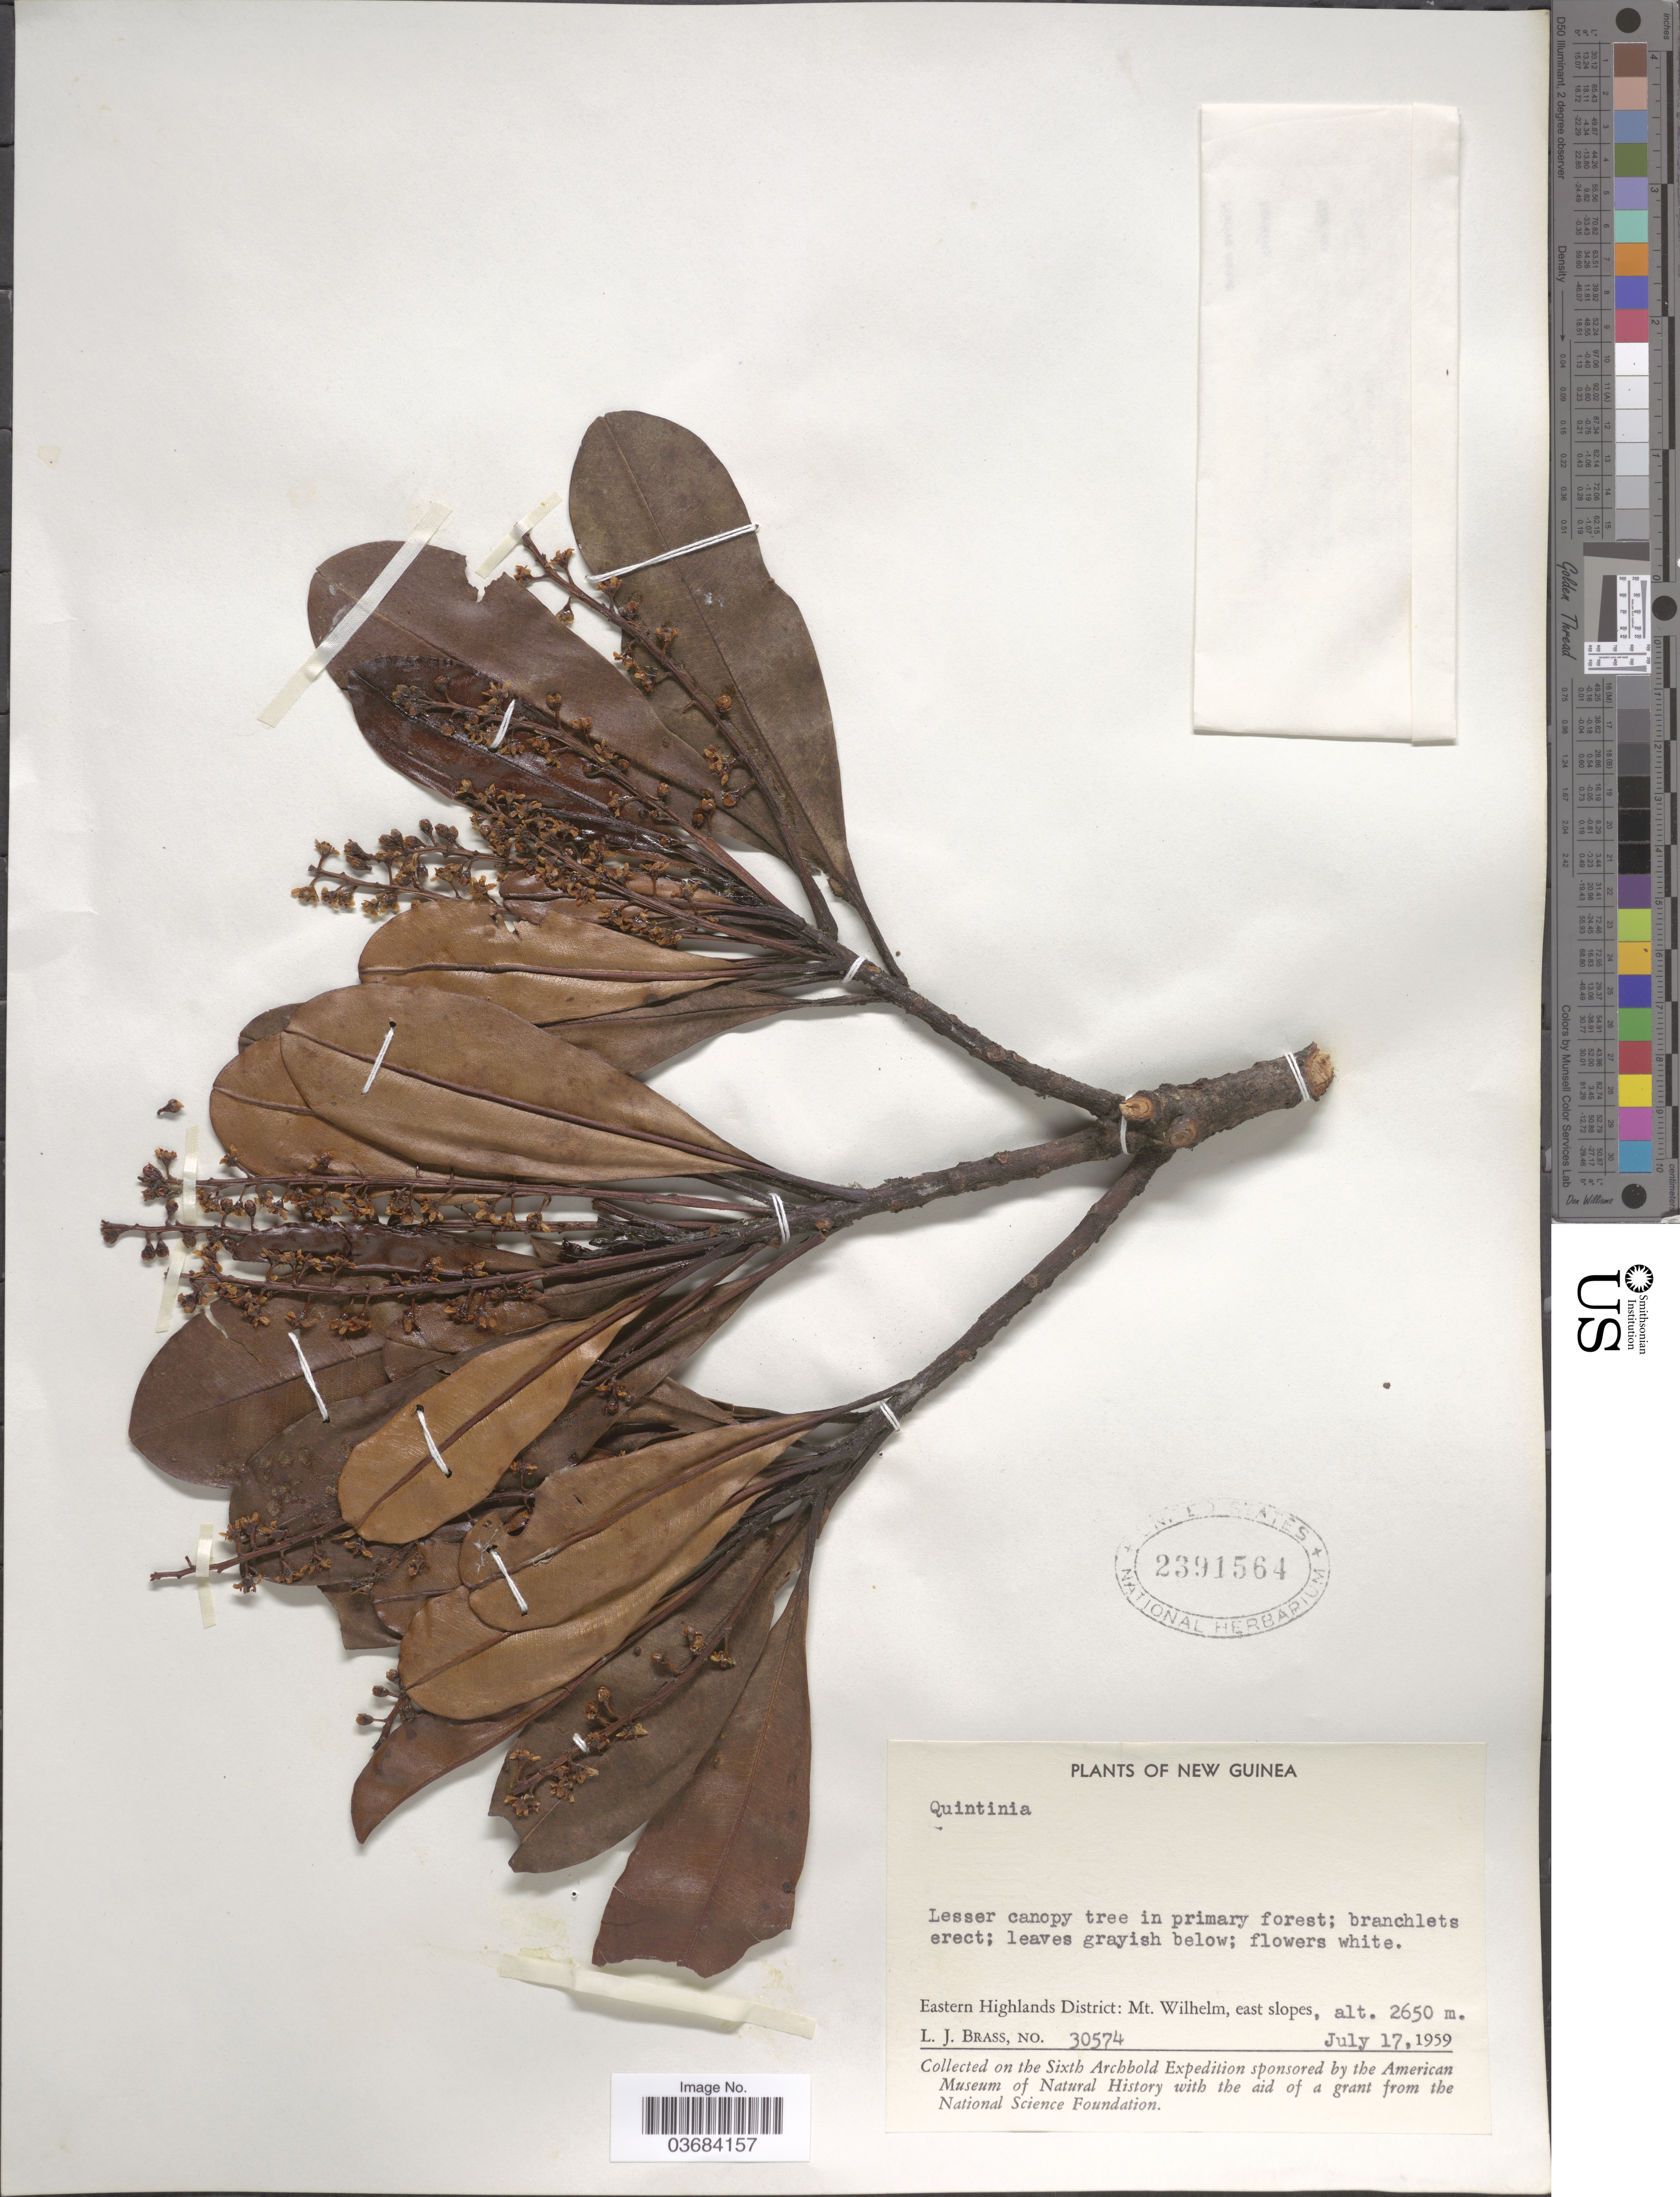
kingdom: Plantae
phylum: Tracheophyta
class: Magnoliopsida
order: Paracryphiales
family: Paracryphiaceae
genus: Quintinia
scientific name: Quintinia sp.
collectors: L. J. Brass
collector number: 30574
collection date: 1959-07-17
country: Papua New Guinea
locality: New Guinea. Eastern Highlands District: Mt. Wilhelm, east slopes. Sixth Archbold Expedition.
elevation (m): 2650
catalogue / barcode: US 2391564